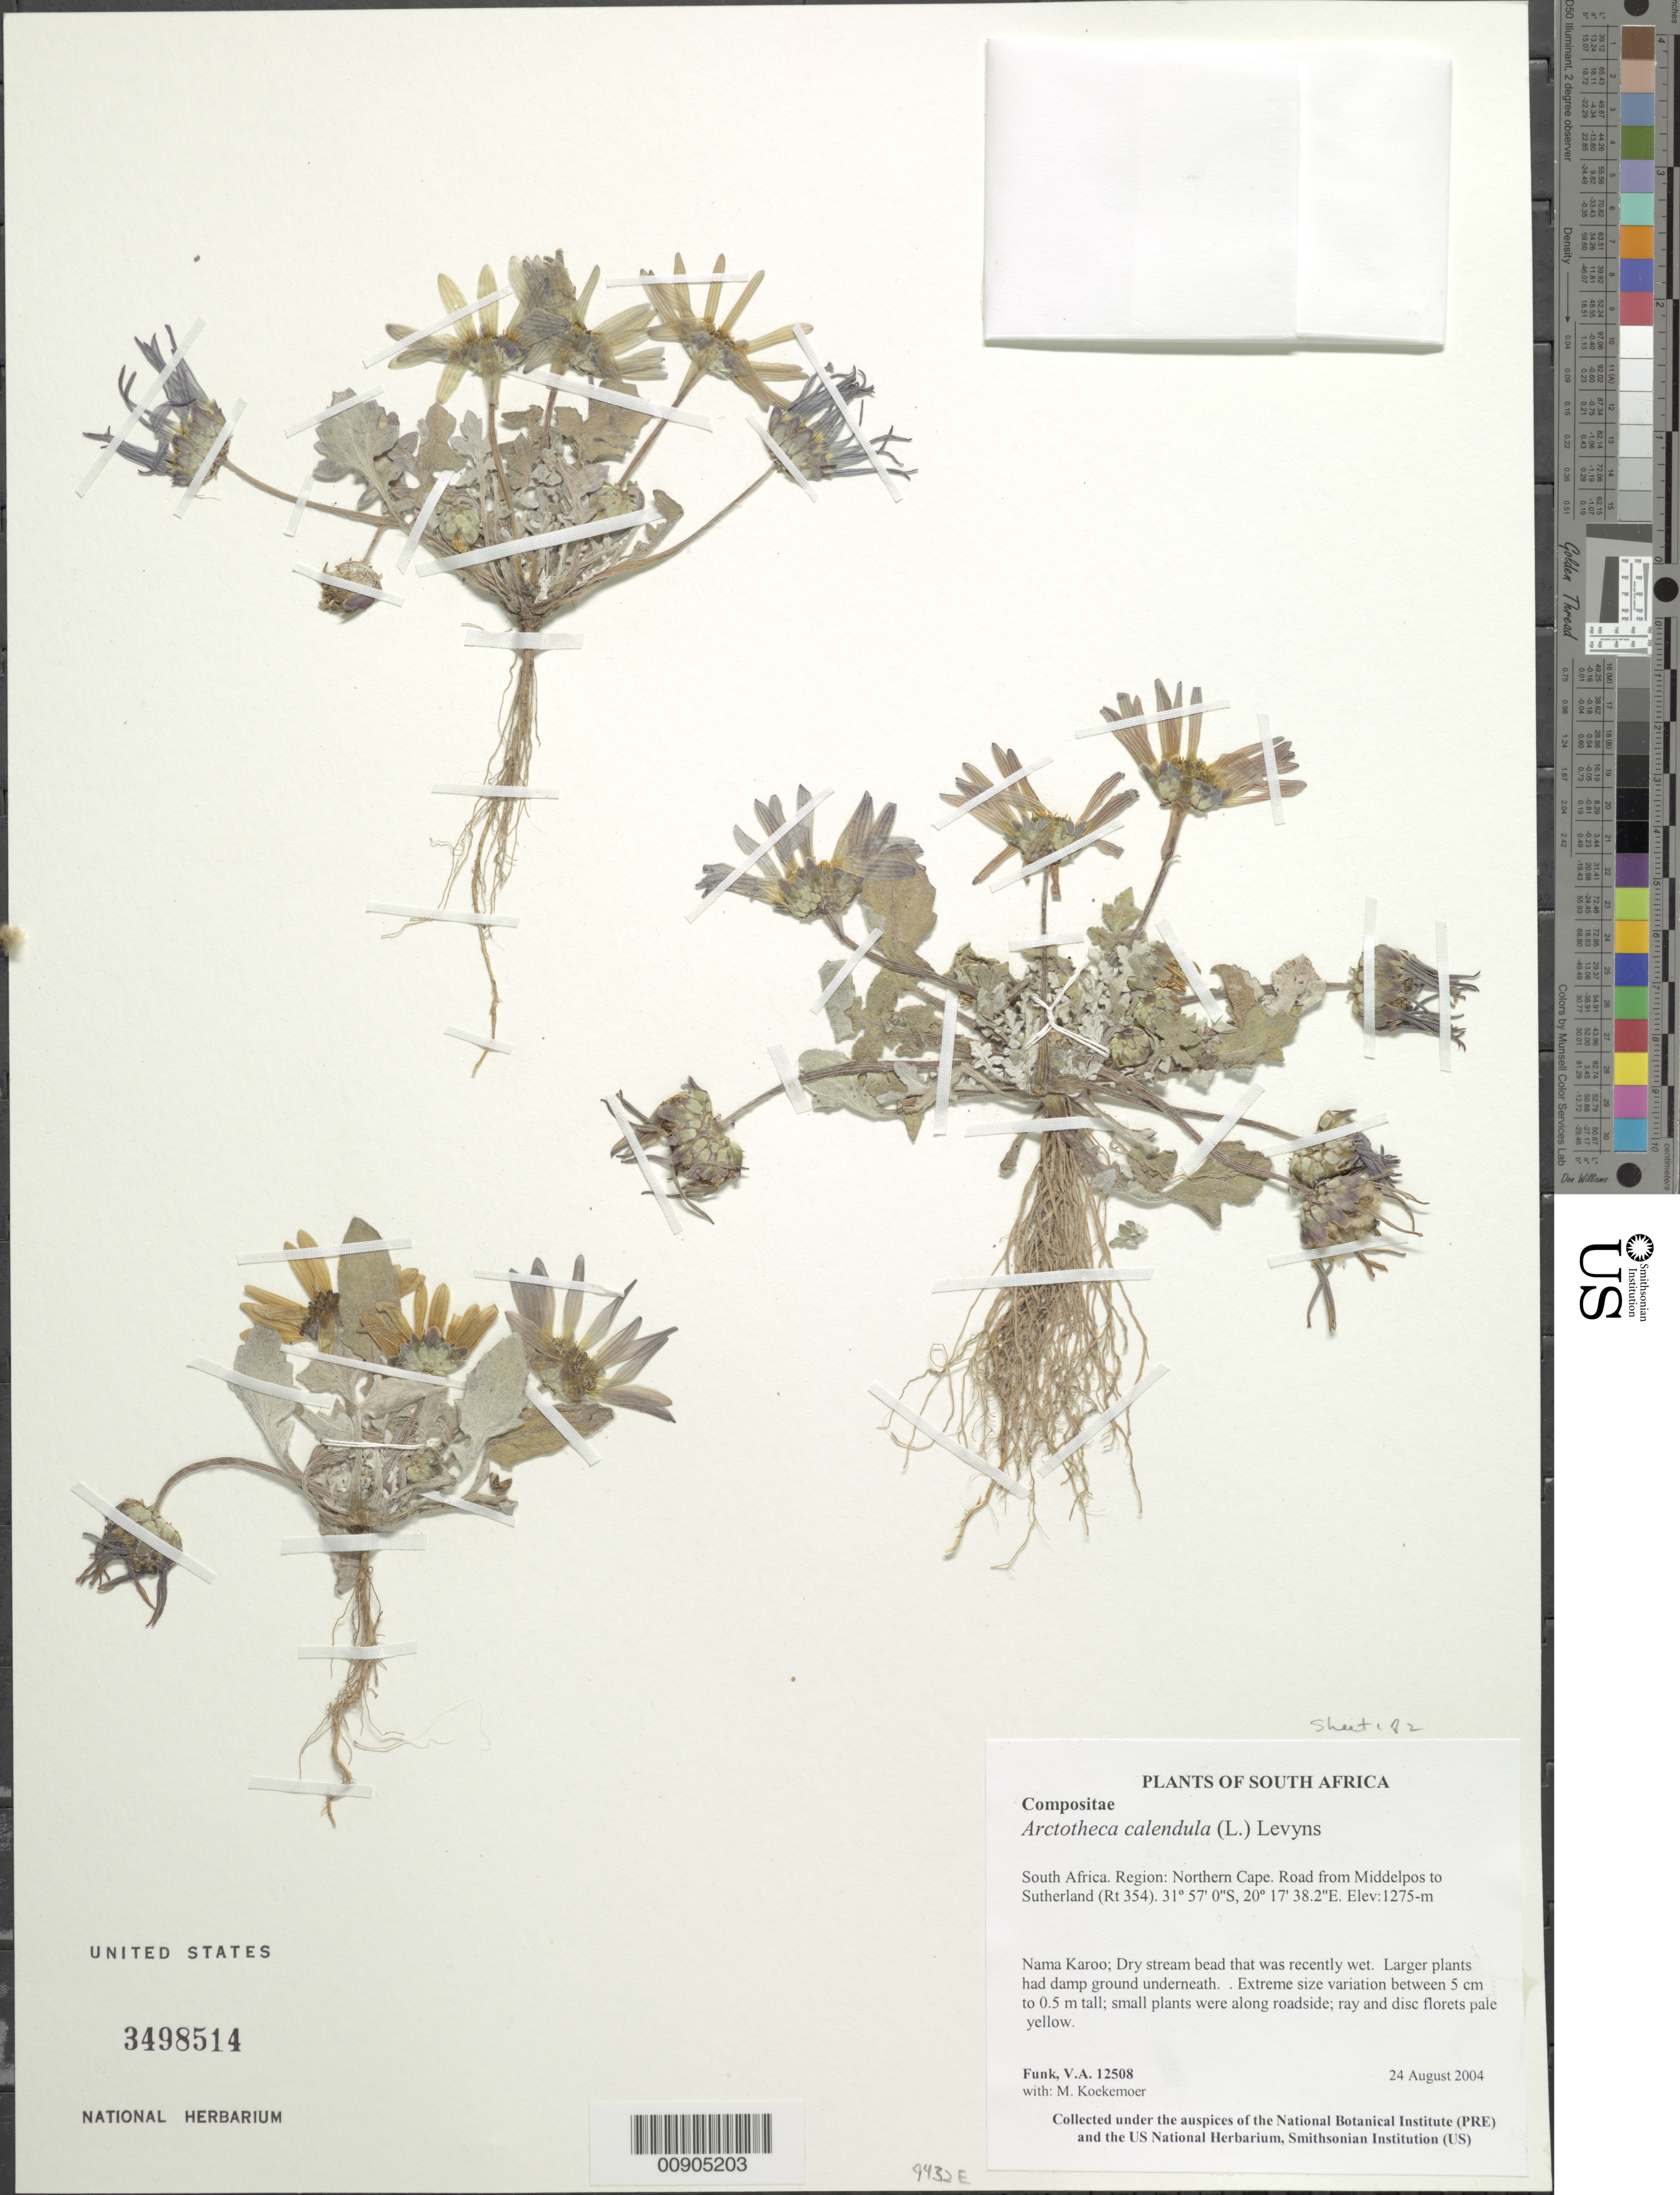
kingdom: Plantae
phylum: Tracheophyta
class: Magnoliopsida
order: Asterales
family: Asteraceae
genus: Arctotheca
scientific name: Arctotheca calendula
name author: (L.) Levyns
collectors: V. Funk & M. Koekemoer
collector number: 12508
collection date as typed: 24 August 2004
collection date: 2004-08-24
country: South Africa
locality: Northern Cape, road from Middlepos to Sutherland (Rt. 354)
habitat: Nama karoo, dry streambed that was recently wet, larger plants had damp ground underneath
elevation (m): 1275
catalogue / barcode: US 3498514